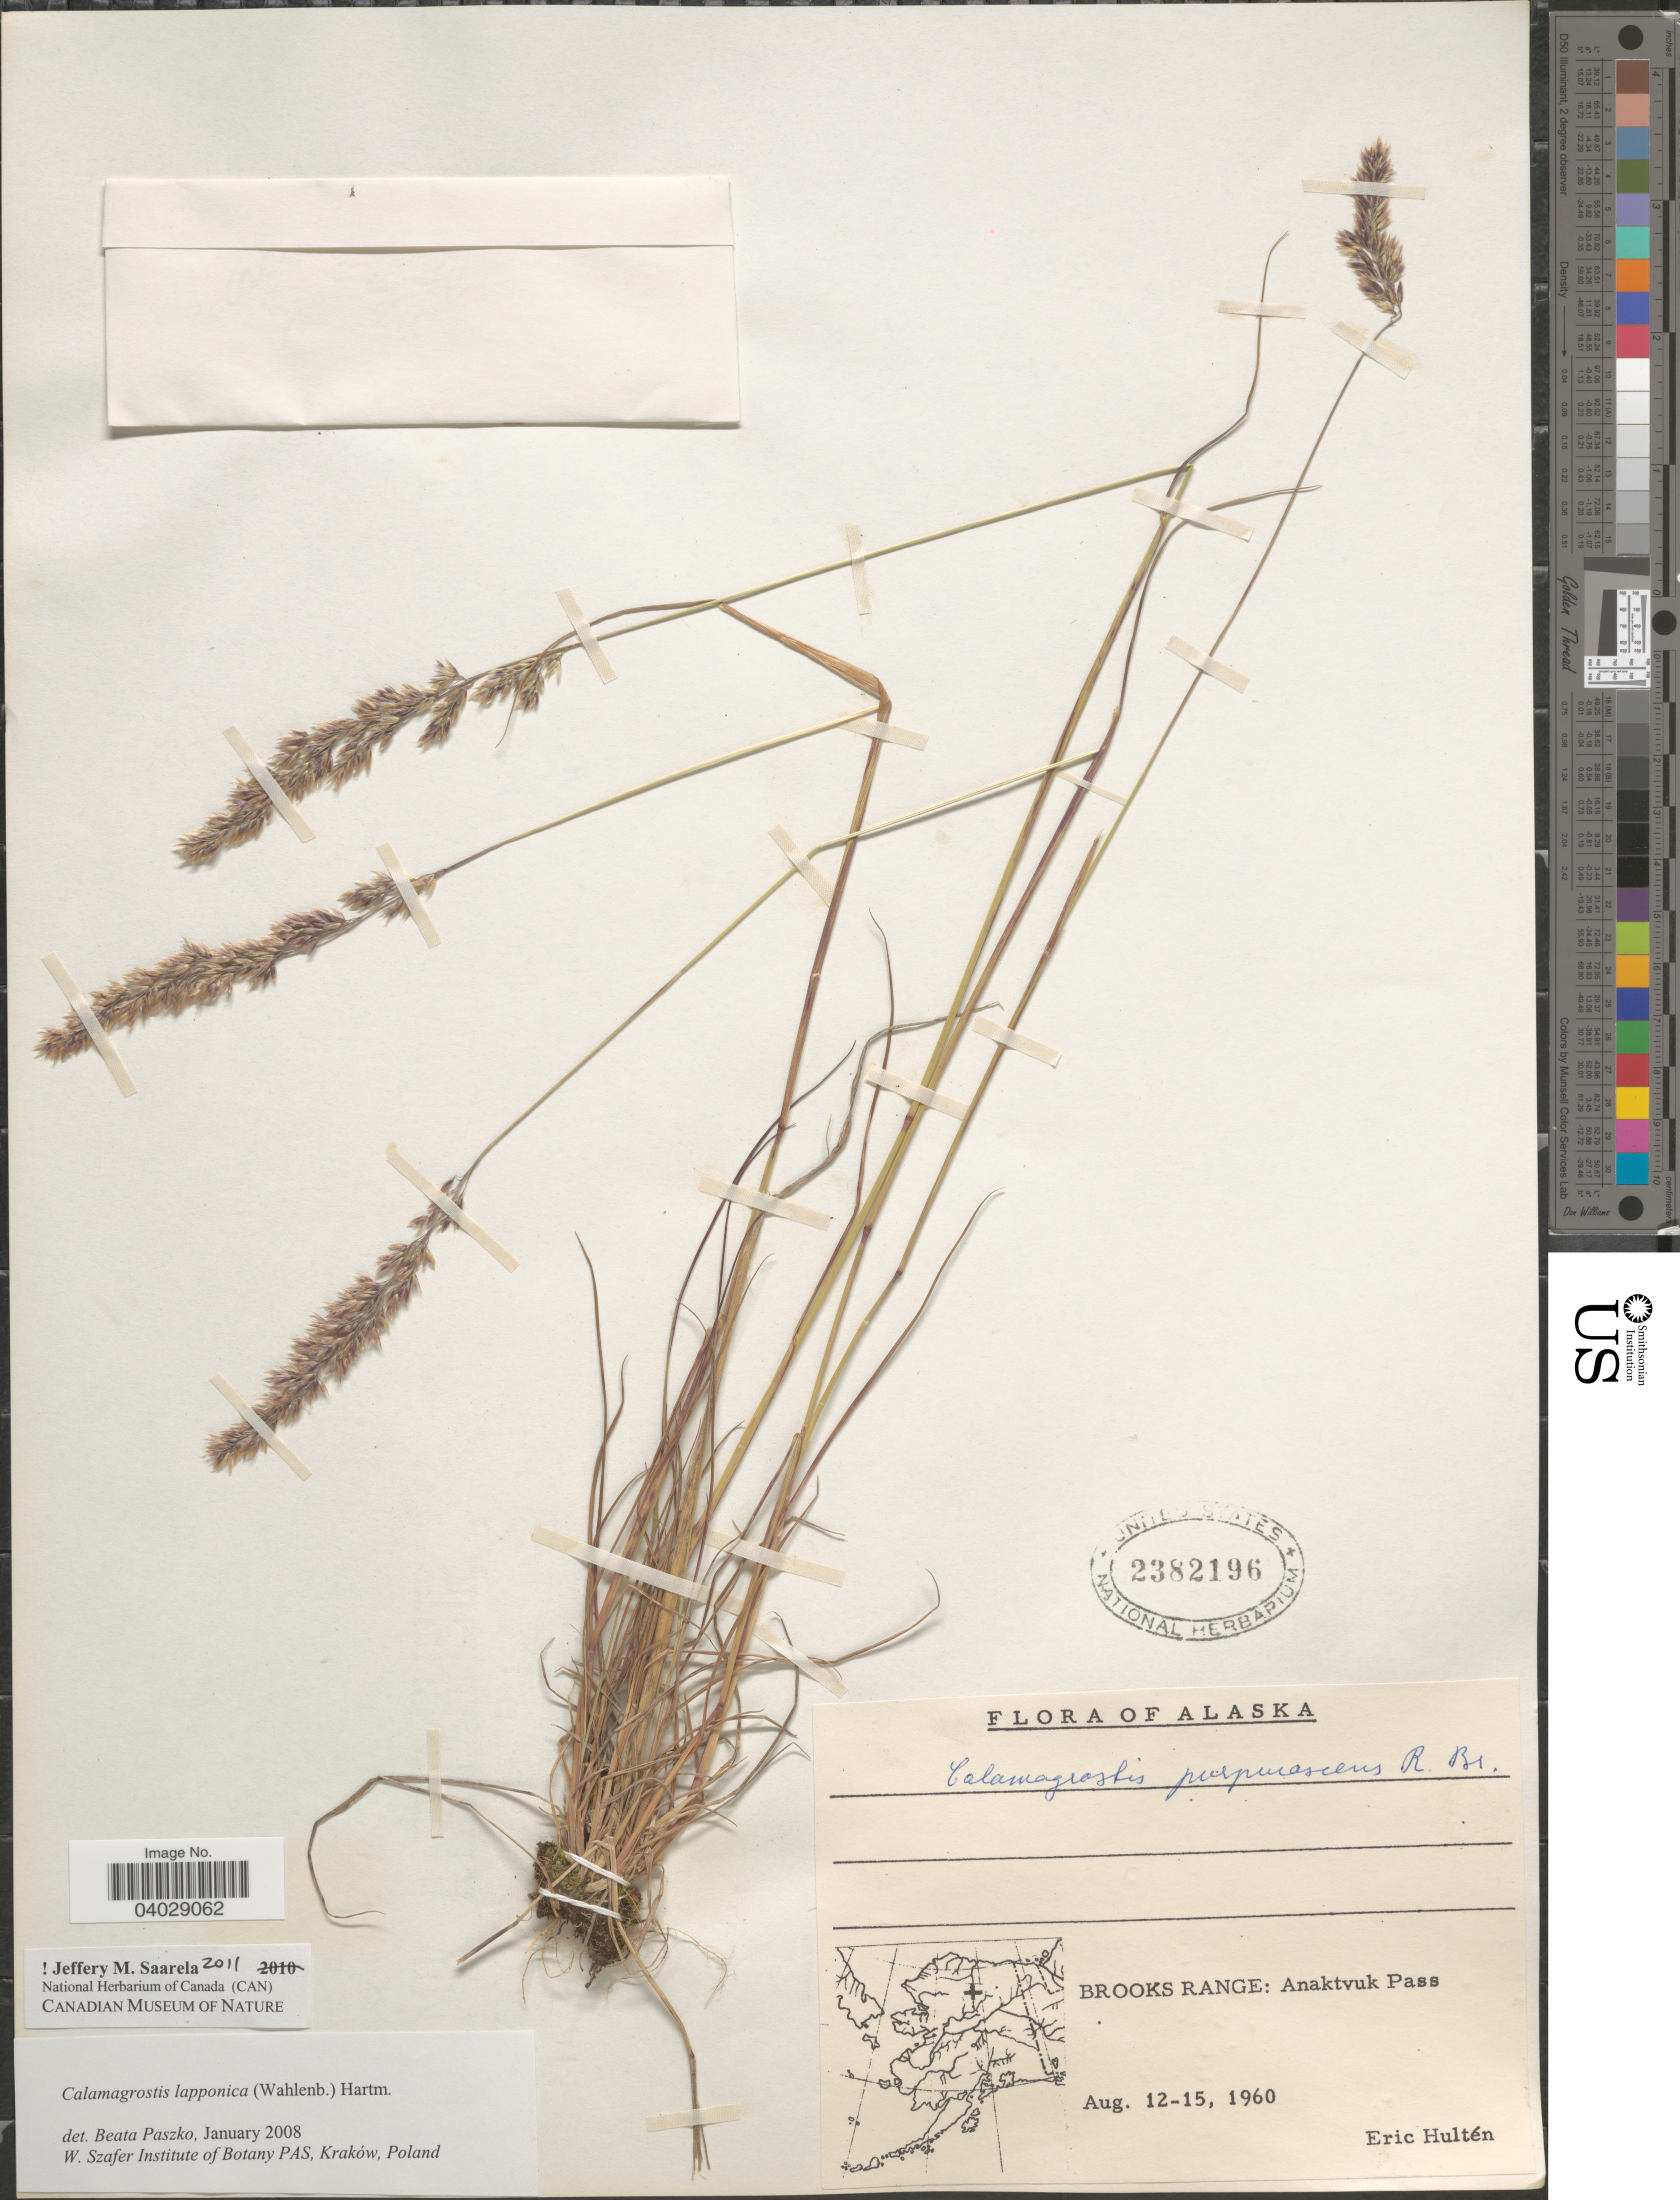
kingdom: Plantae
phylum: Tracheophyta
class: Liliopsida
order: Poales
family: Poaceae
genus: Calamagrostis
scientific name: Calamagrostis lapponica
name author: (Wahlenb.) Hartm.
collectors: E. G. Hultén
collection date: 1960-08-12/1960-08-15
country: United States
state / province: Alaska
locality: Brooks Range: Anaktvuk Pass.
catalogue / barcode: US 2382196